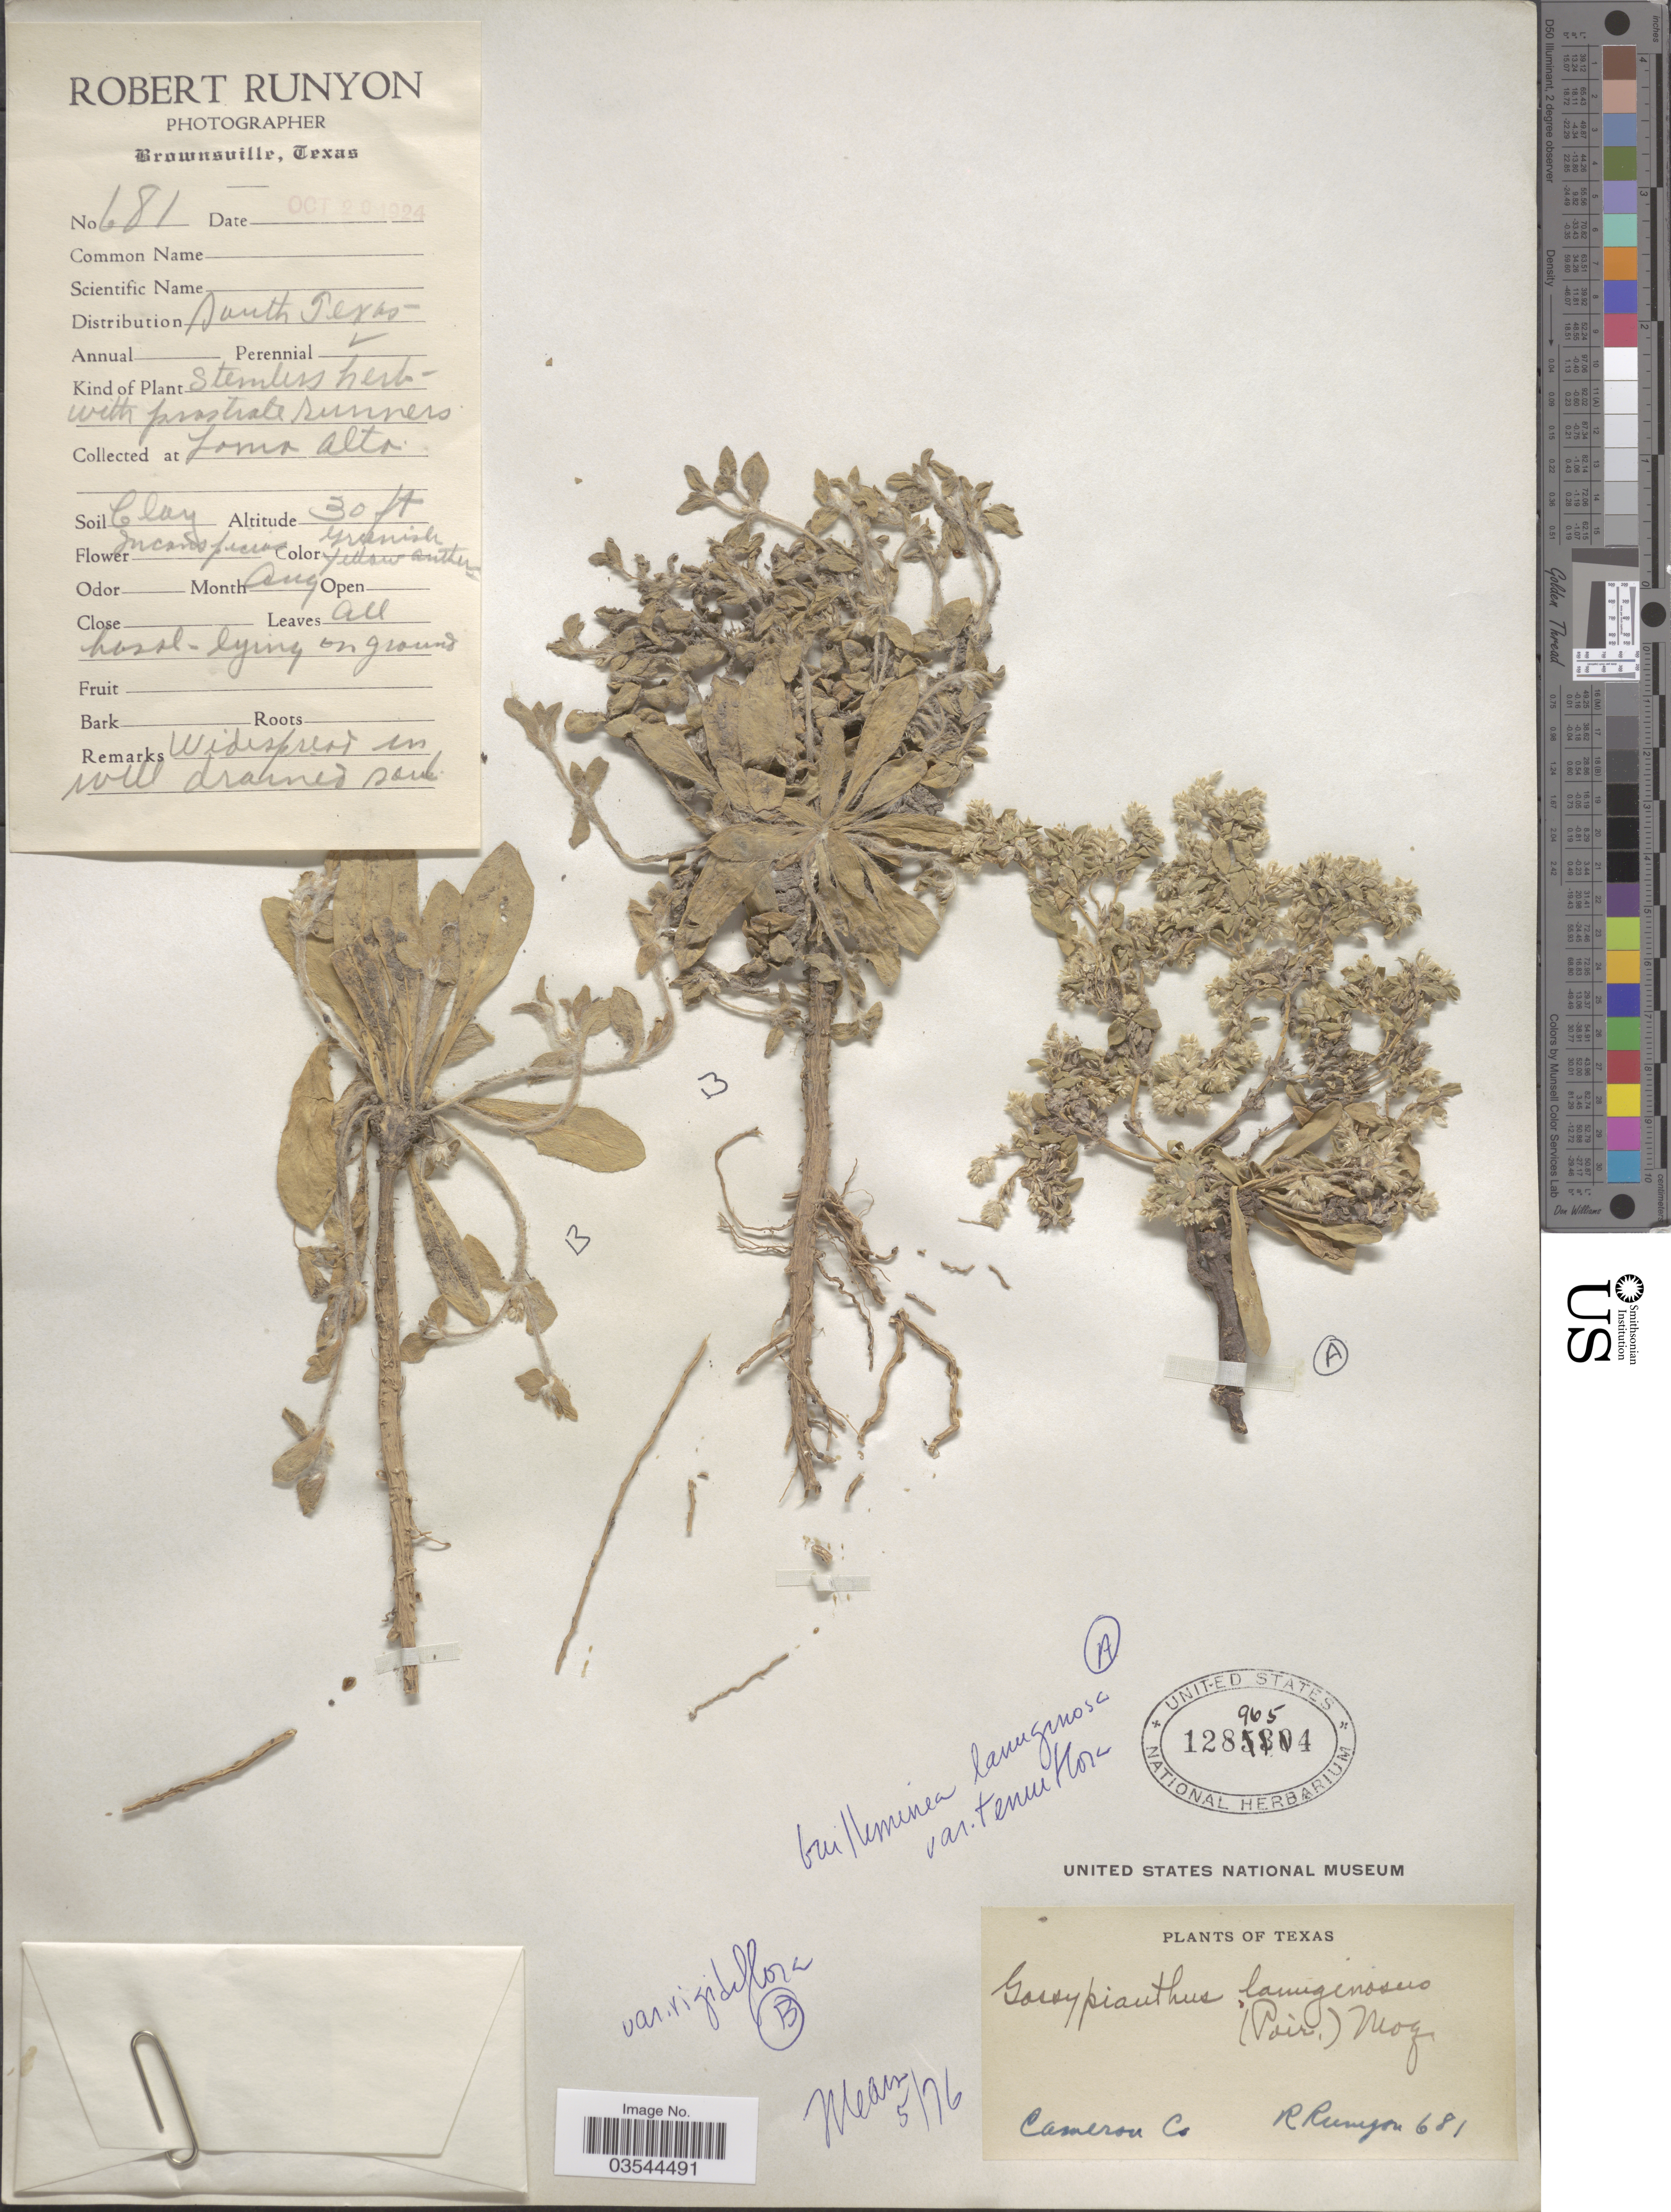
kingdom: Plantae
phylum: Tracheophyta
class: Magnoliopsida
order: Caryophyllales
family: Amaranthaceae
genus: Guilleminea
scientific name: Guilleminea lanuginosa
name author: (Poir.) Benth. & Hook. f.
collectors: R. Runyon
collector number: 681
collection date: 1924-10-20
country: United States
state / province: Texas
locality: Cameron Co. South Texas. Loma Alto.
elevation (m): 9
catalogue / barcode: US 1289654